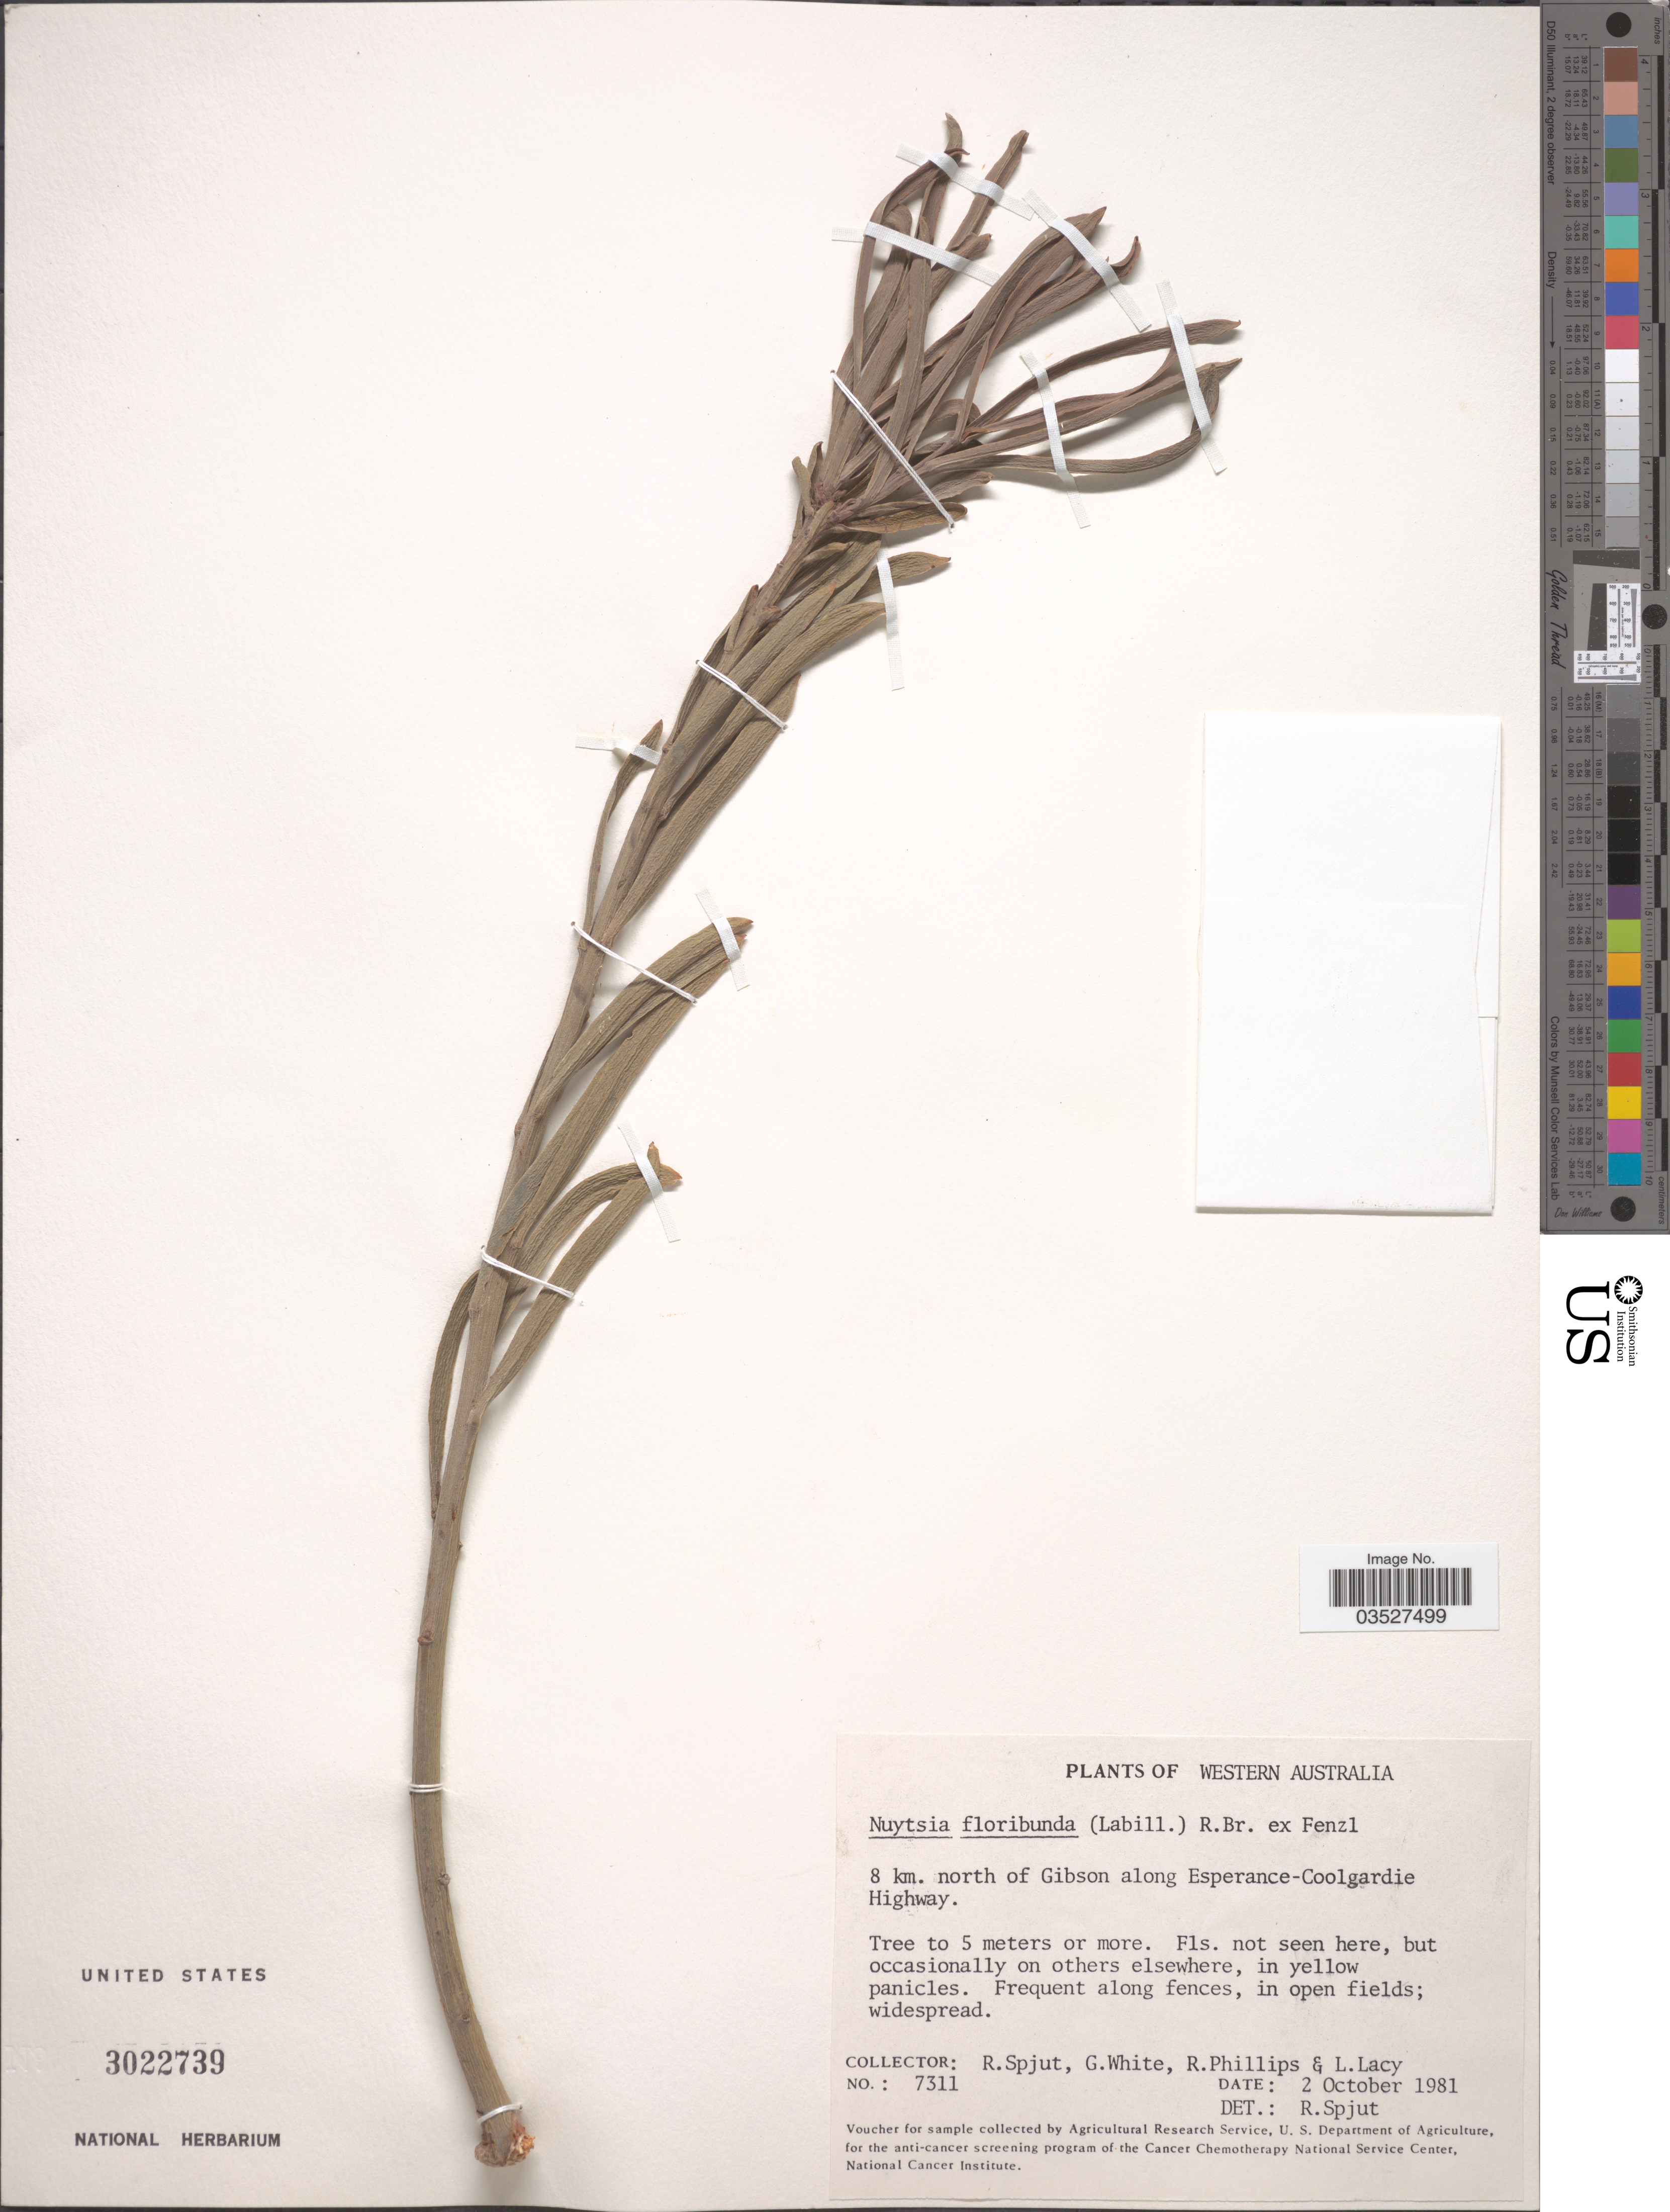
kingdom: Plantae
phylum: Tracheophyta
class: Magnoliopsida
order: Santalales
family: Loranthaceae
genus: Nuytsia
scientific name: Nuytsia floribunda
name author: (Labill.) R. Br. ex G. Don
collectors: R. Spjut, G. White, R. Phillips & L. Lacy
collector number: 7311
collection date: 1981-10-02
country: Australia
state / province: Western Australia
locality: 8 km. north of Gibson along Esperance-Coolgardie Highway.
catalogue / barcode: US 3022739